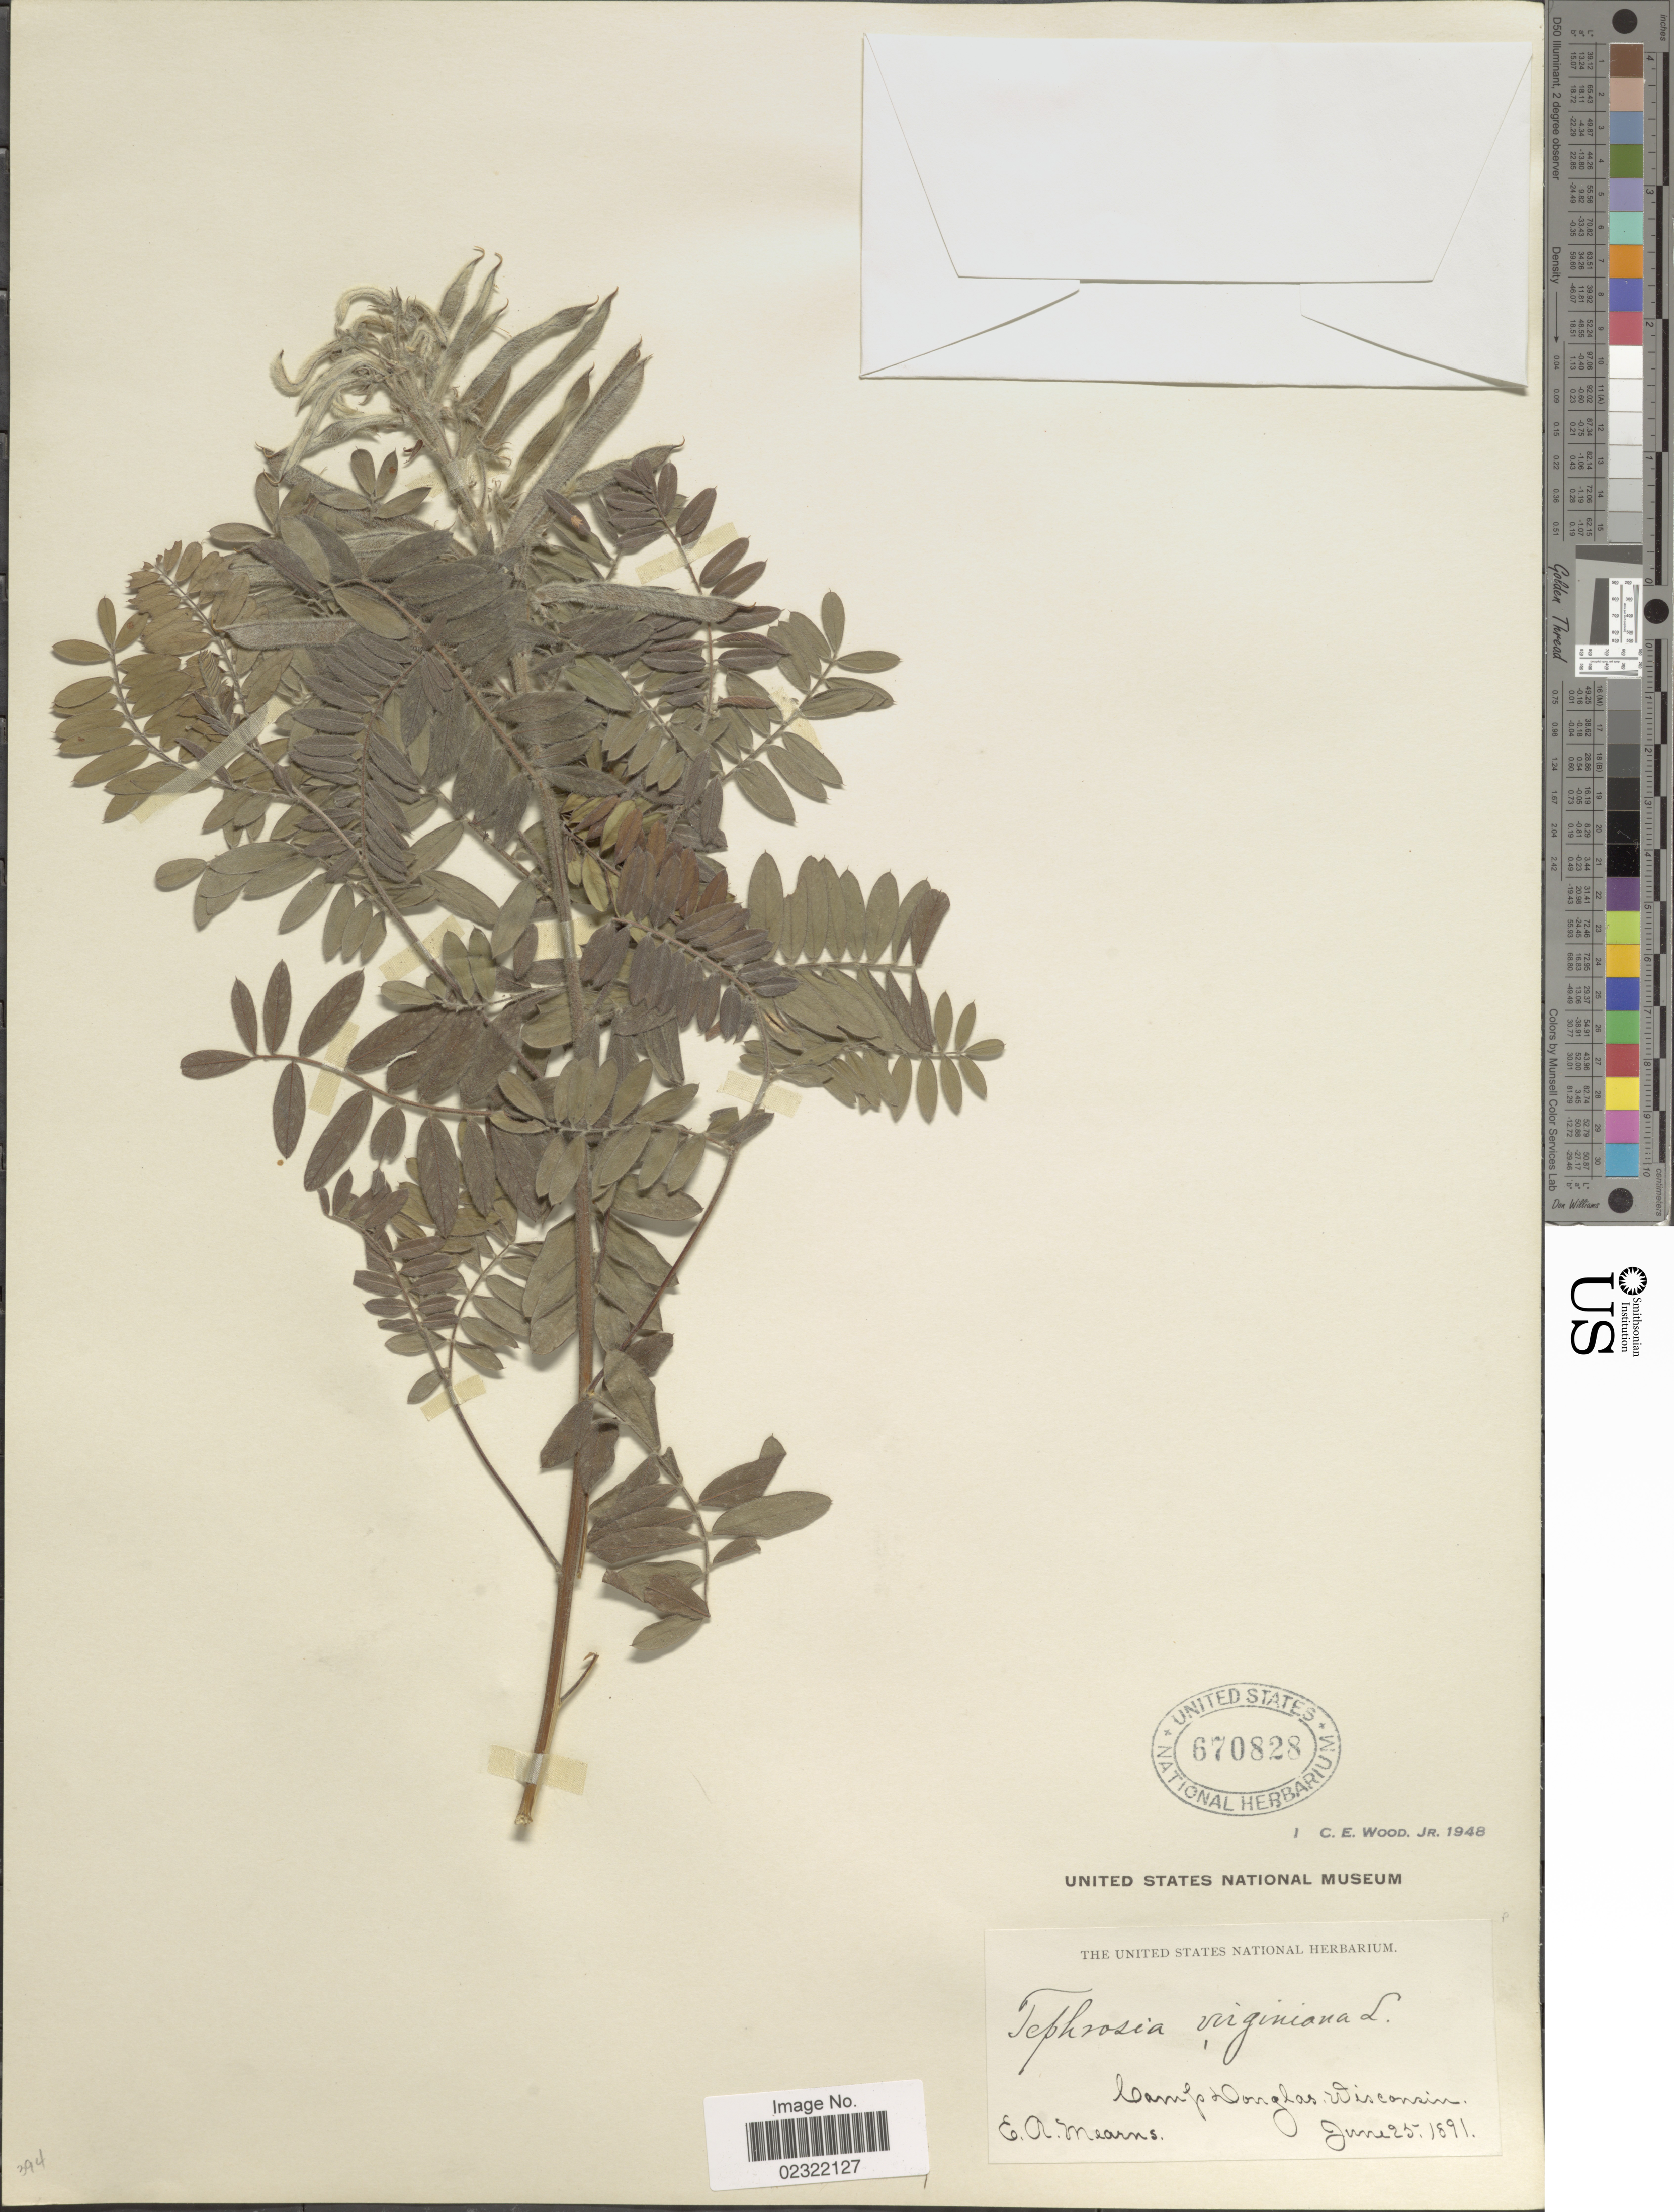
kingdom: Plantae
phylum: Tracheophyta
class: Magnoliopsida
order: Fabales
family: Fabaceae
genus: Tephrosia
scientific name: Tephrosia virginiana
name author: (L.) Pers.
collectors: E. A. Mearns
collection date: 1891-06-25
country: United States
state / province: Wisconsin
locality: Camp Douglas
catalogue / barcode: US 670828